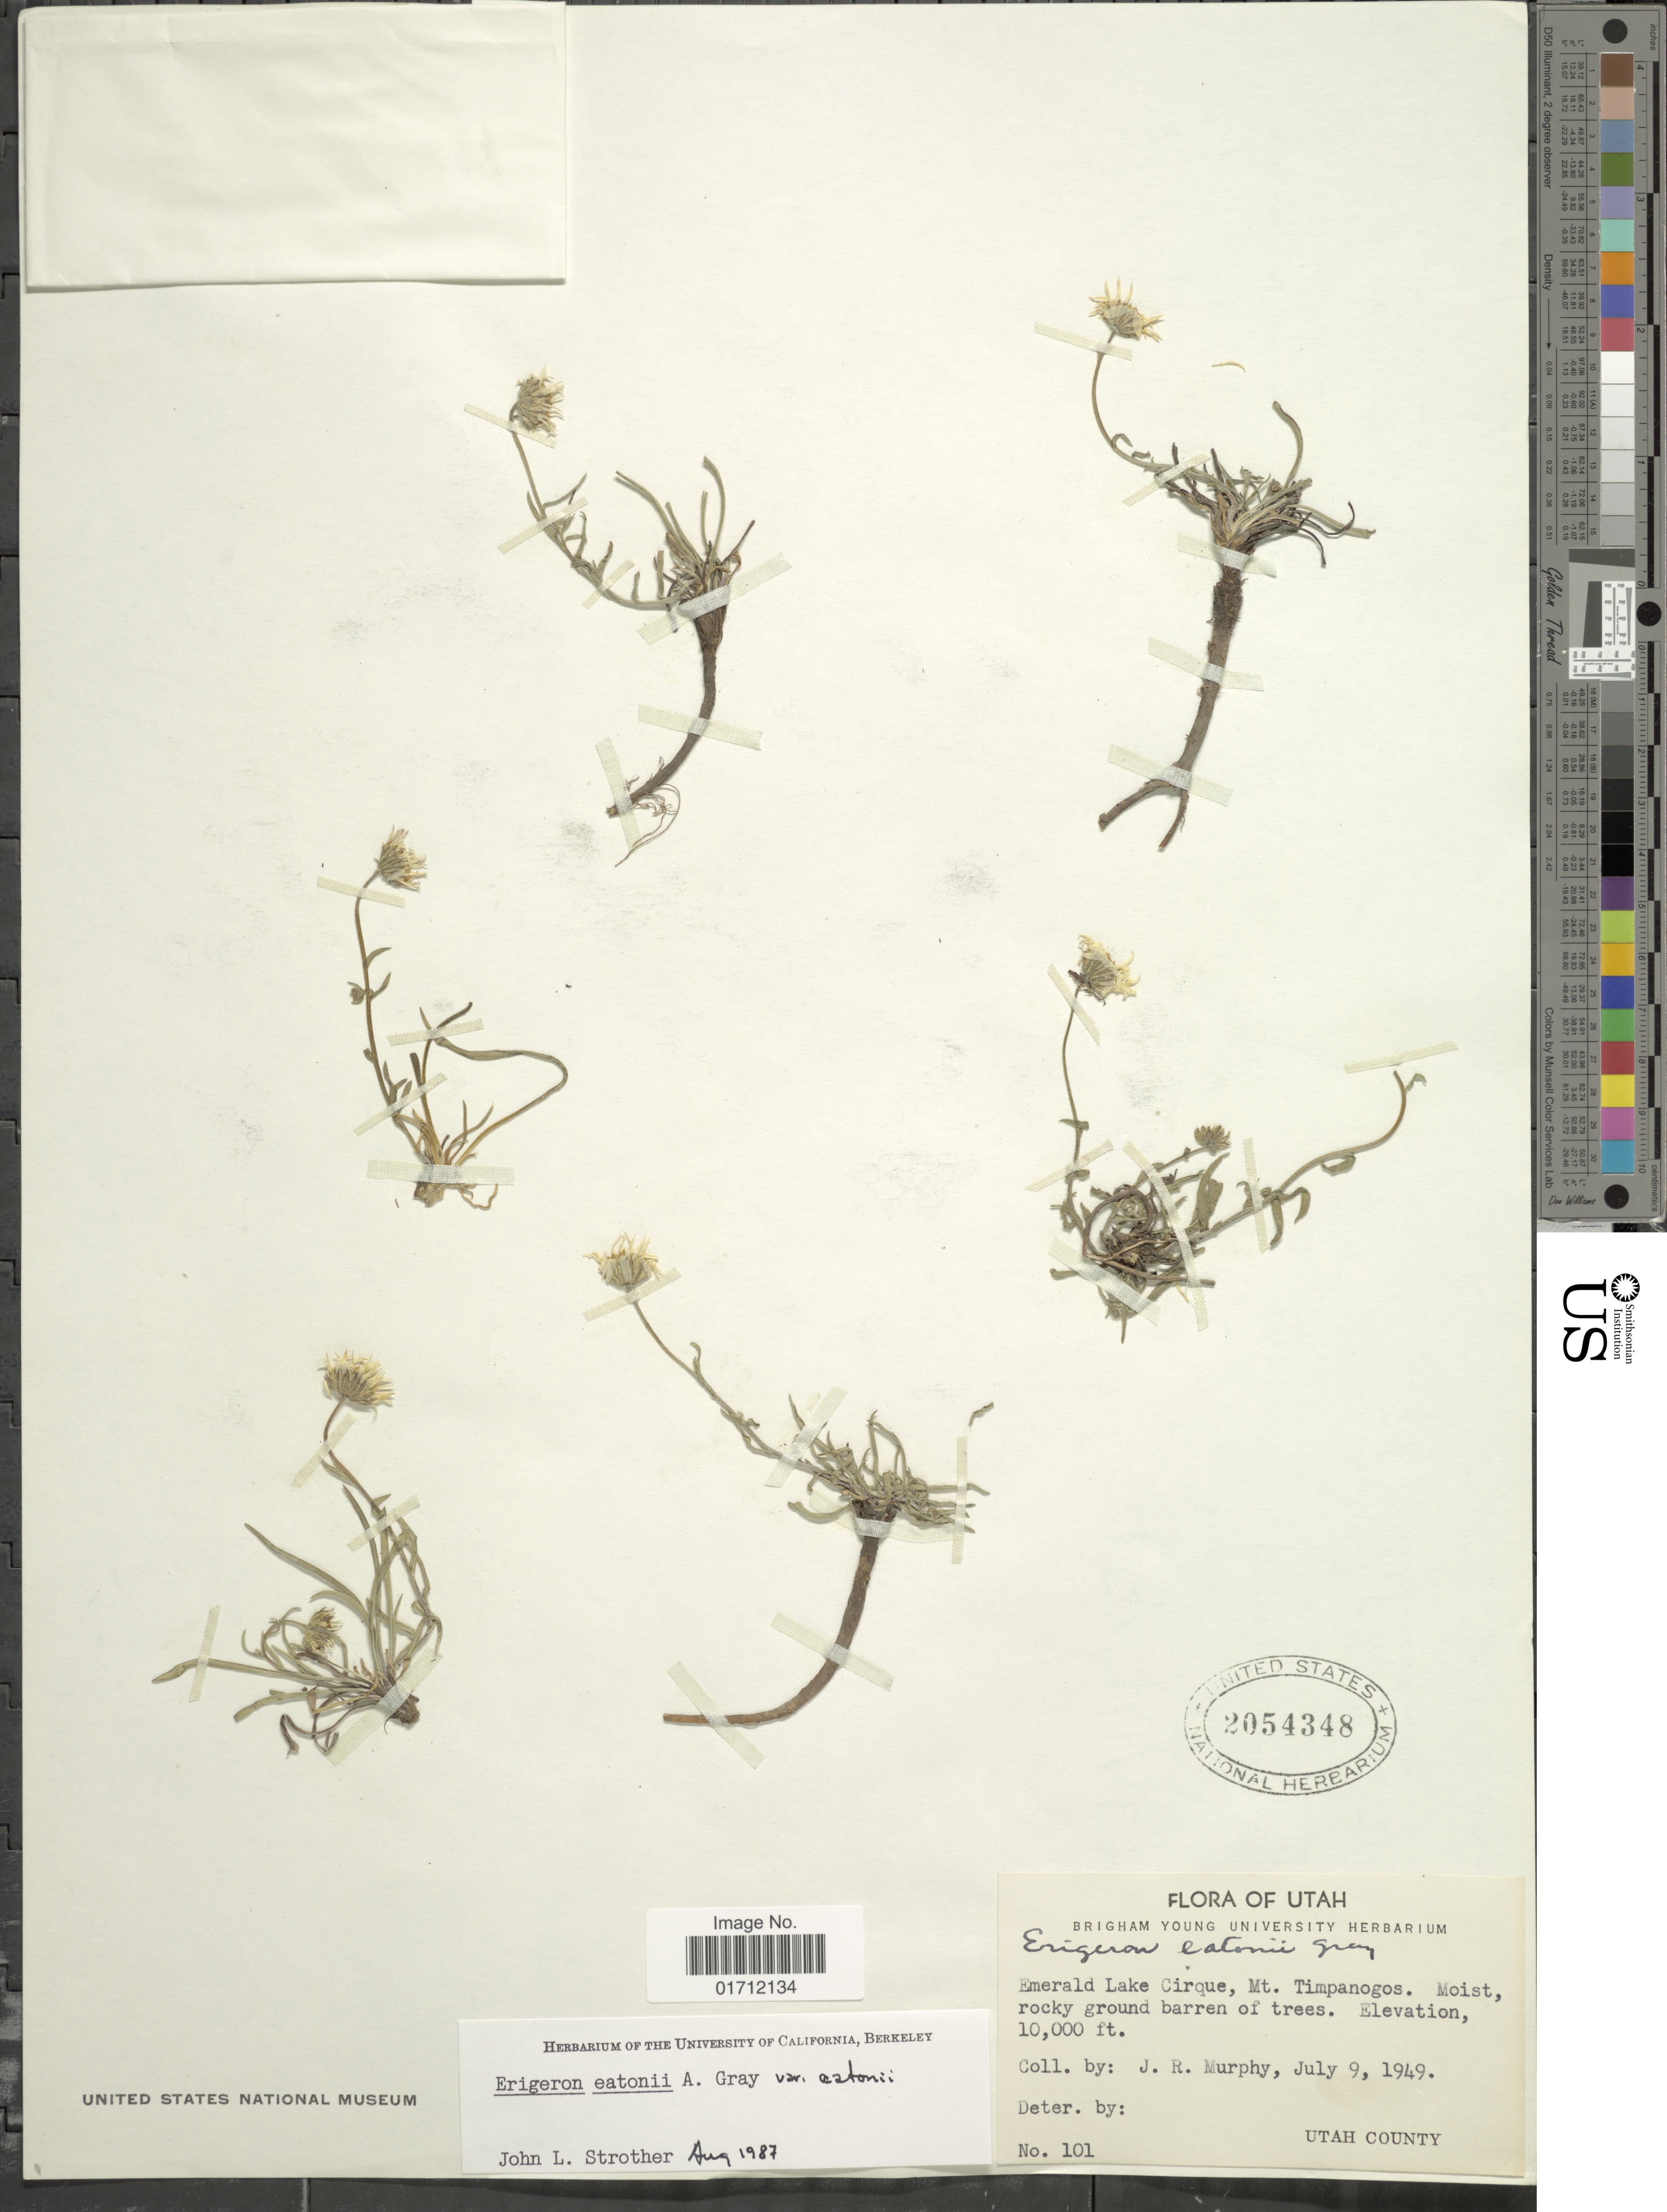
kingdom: Plantae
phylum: Tracheophyta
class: Magnoliopsida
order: Asterales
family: Asteraceae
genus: Erigeron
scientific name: Erigeron eatonii var. eatonii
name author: A. Gray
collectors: J. Murphy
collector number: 101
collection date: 1949-07-09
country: United States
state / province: Utah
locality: Utah County, Emerald Lake Cirque, Mt. Timpanogos.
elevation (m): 3048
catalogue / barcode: US 2054348